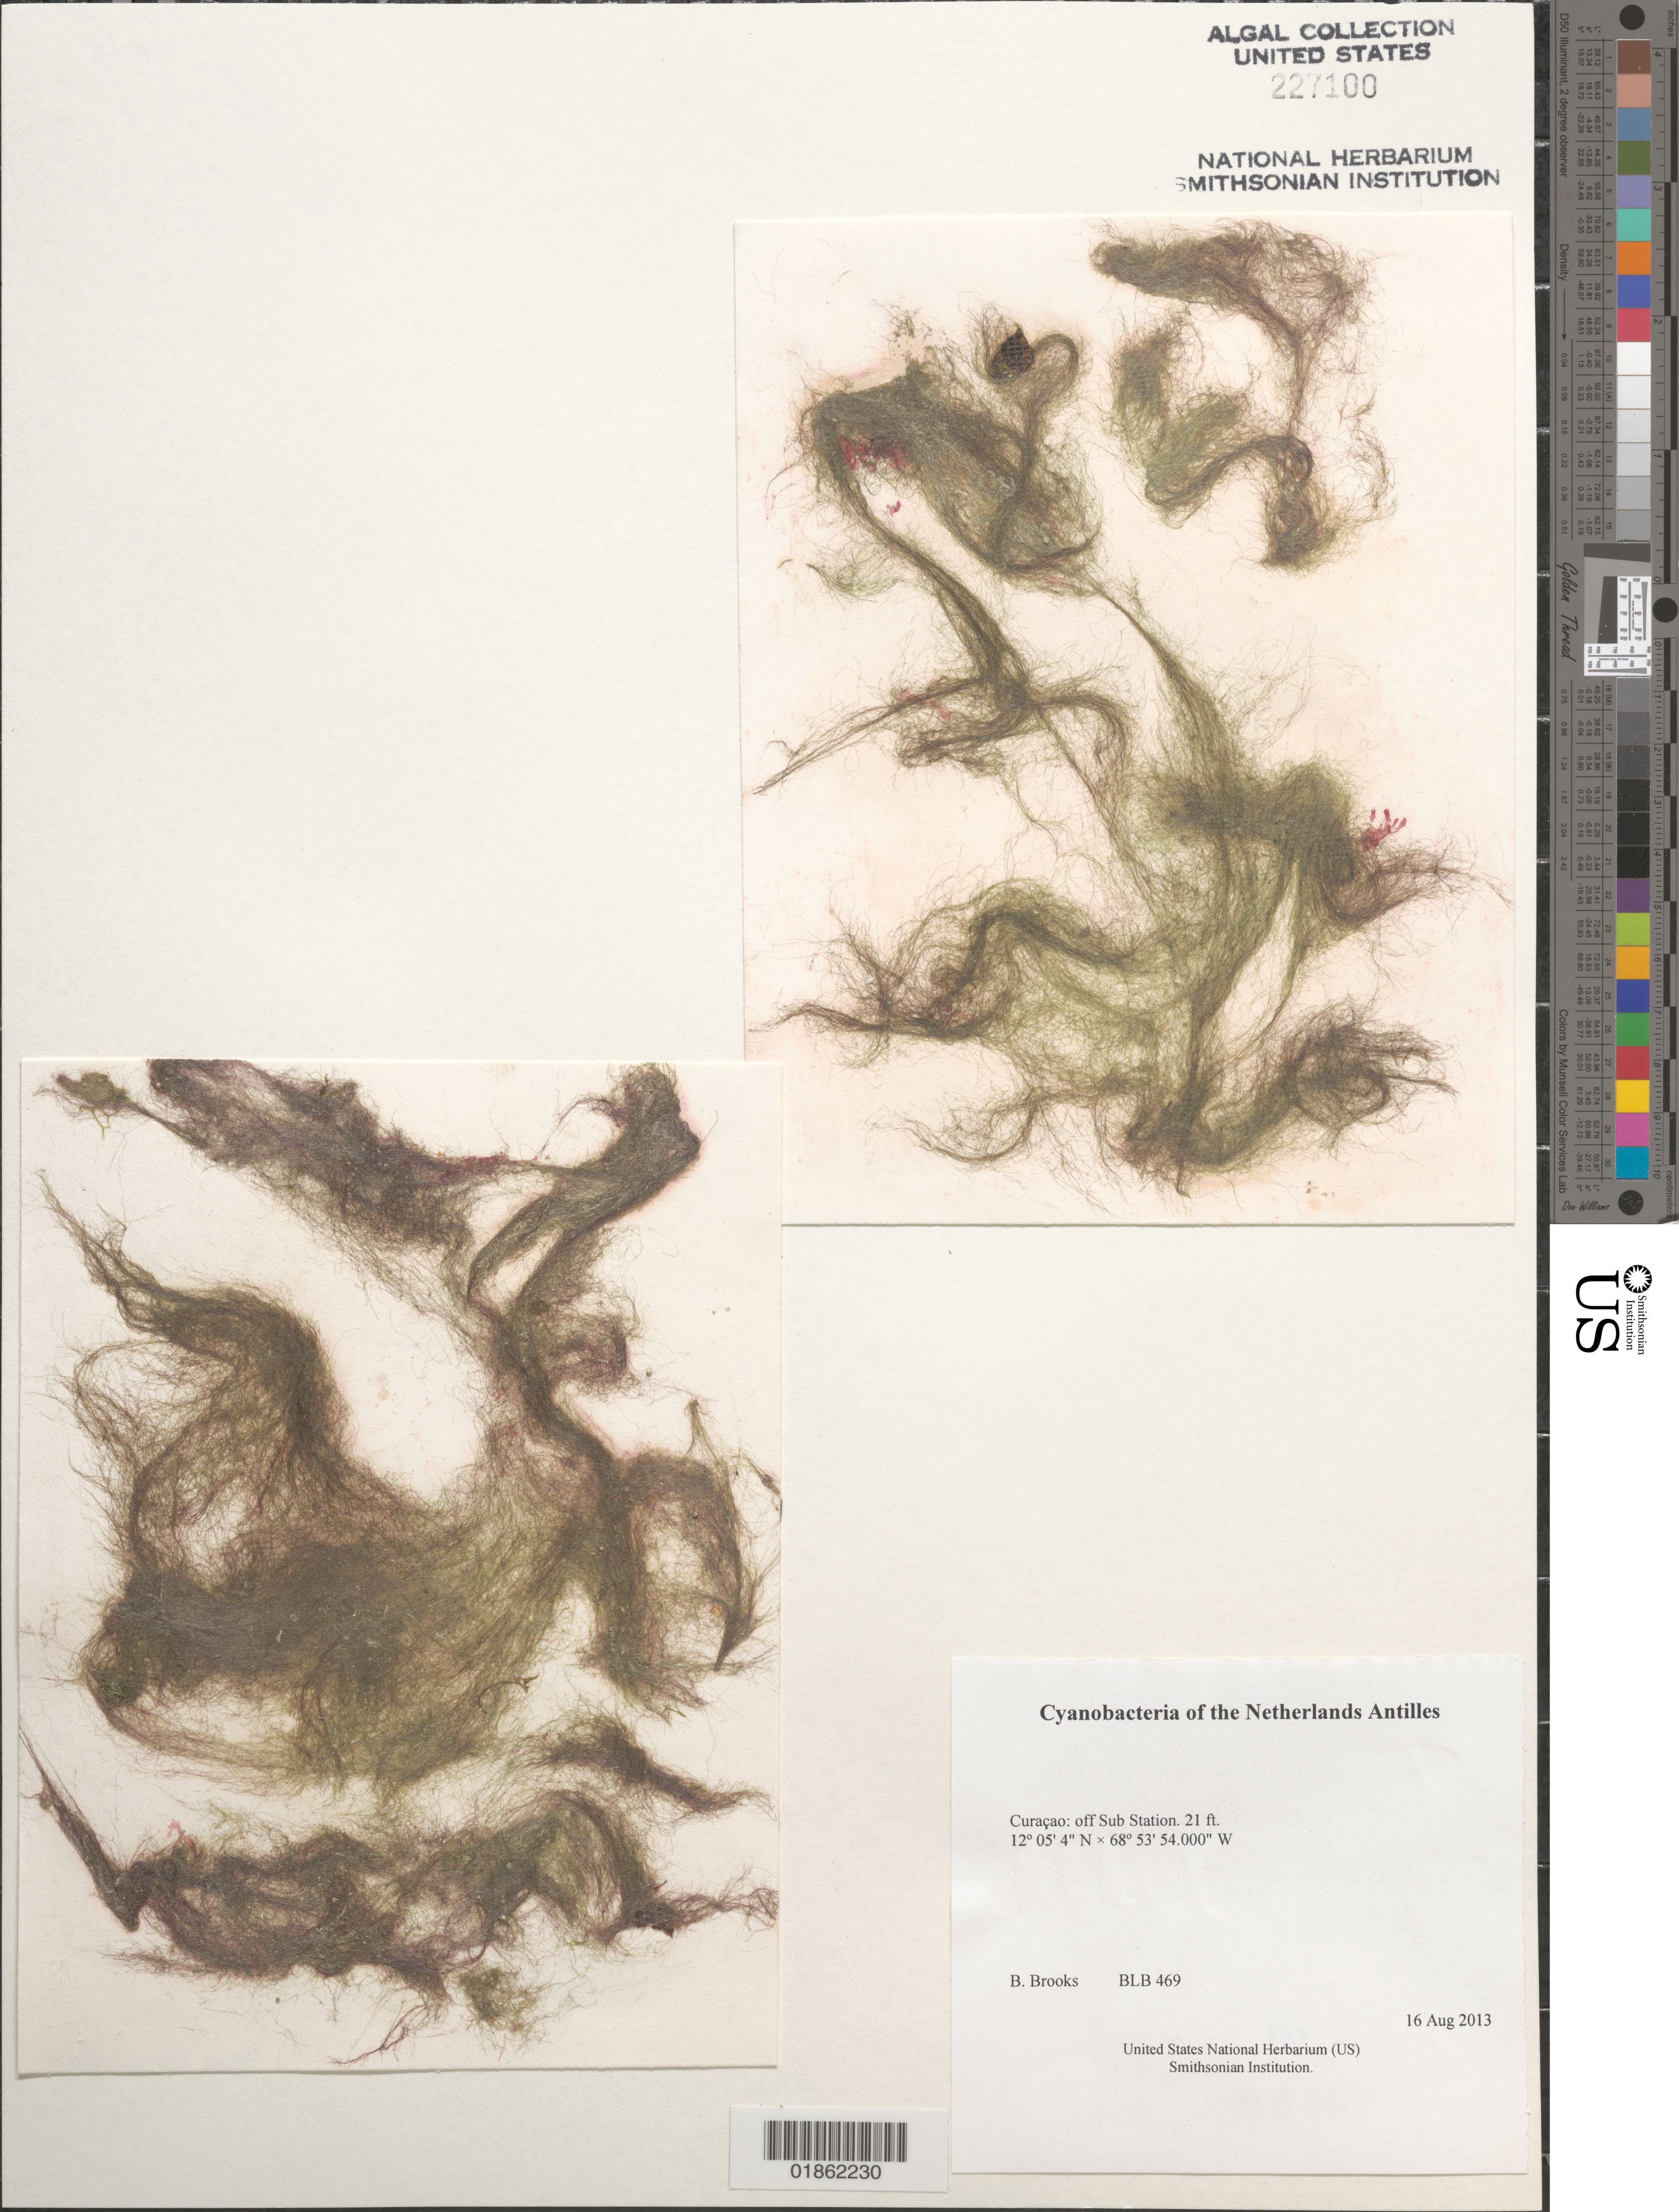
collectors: B. Brooks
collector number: BLB 469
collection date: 2013-08-16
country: Curaçao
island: Curaçao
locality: off Sub Station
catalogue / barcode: US 227100